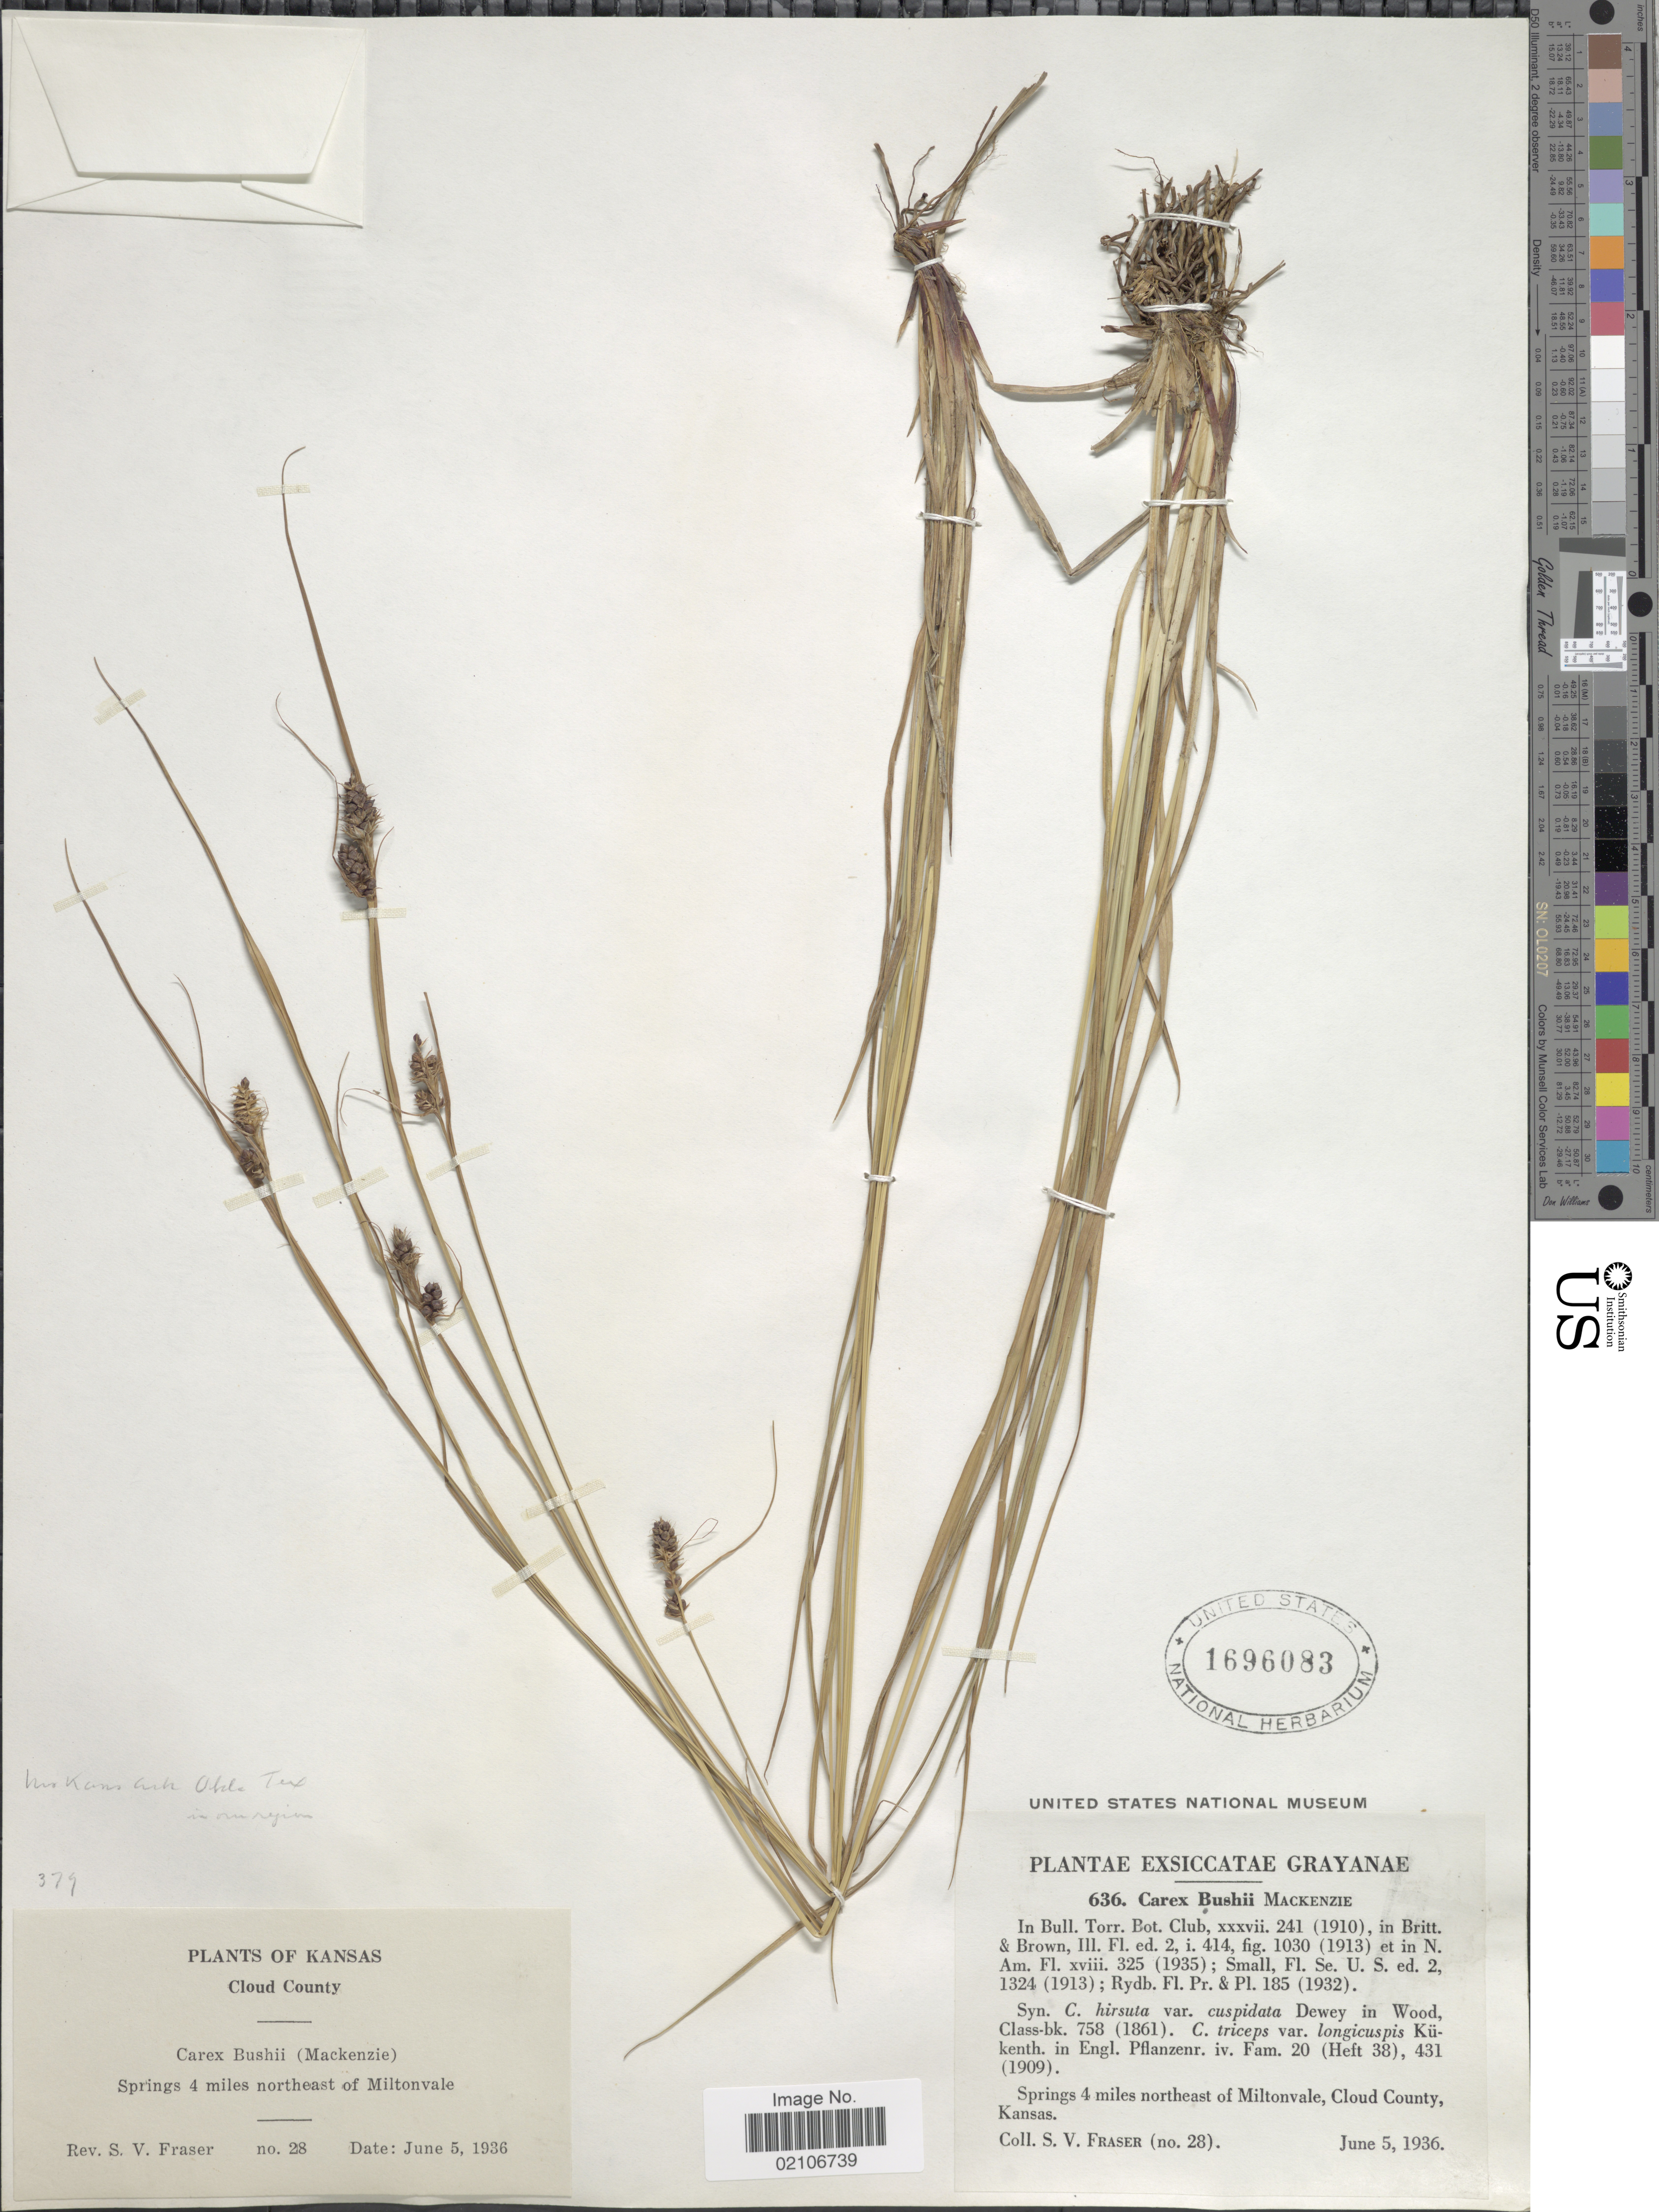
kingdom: Plantae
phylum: Tracheophyta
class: Liliopsida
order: Poales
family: Cyperaceae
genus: Carex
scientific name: Carex bushii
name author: Mack.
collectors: S. Fraser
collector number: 28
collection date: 1936-06-05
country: United States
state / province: Kansas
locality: Cloud County, Spring 4 miles northeast of Miltonvale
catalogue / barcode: US 1696083